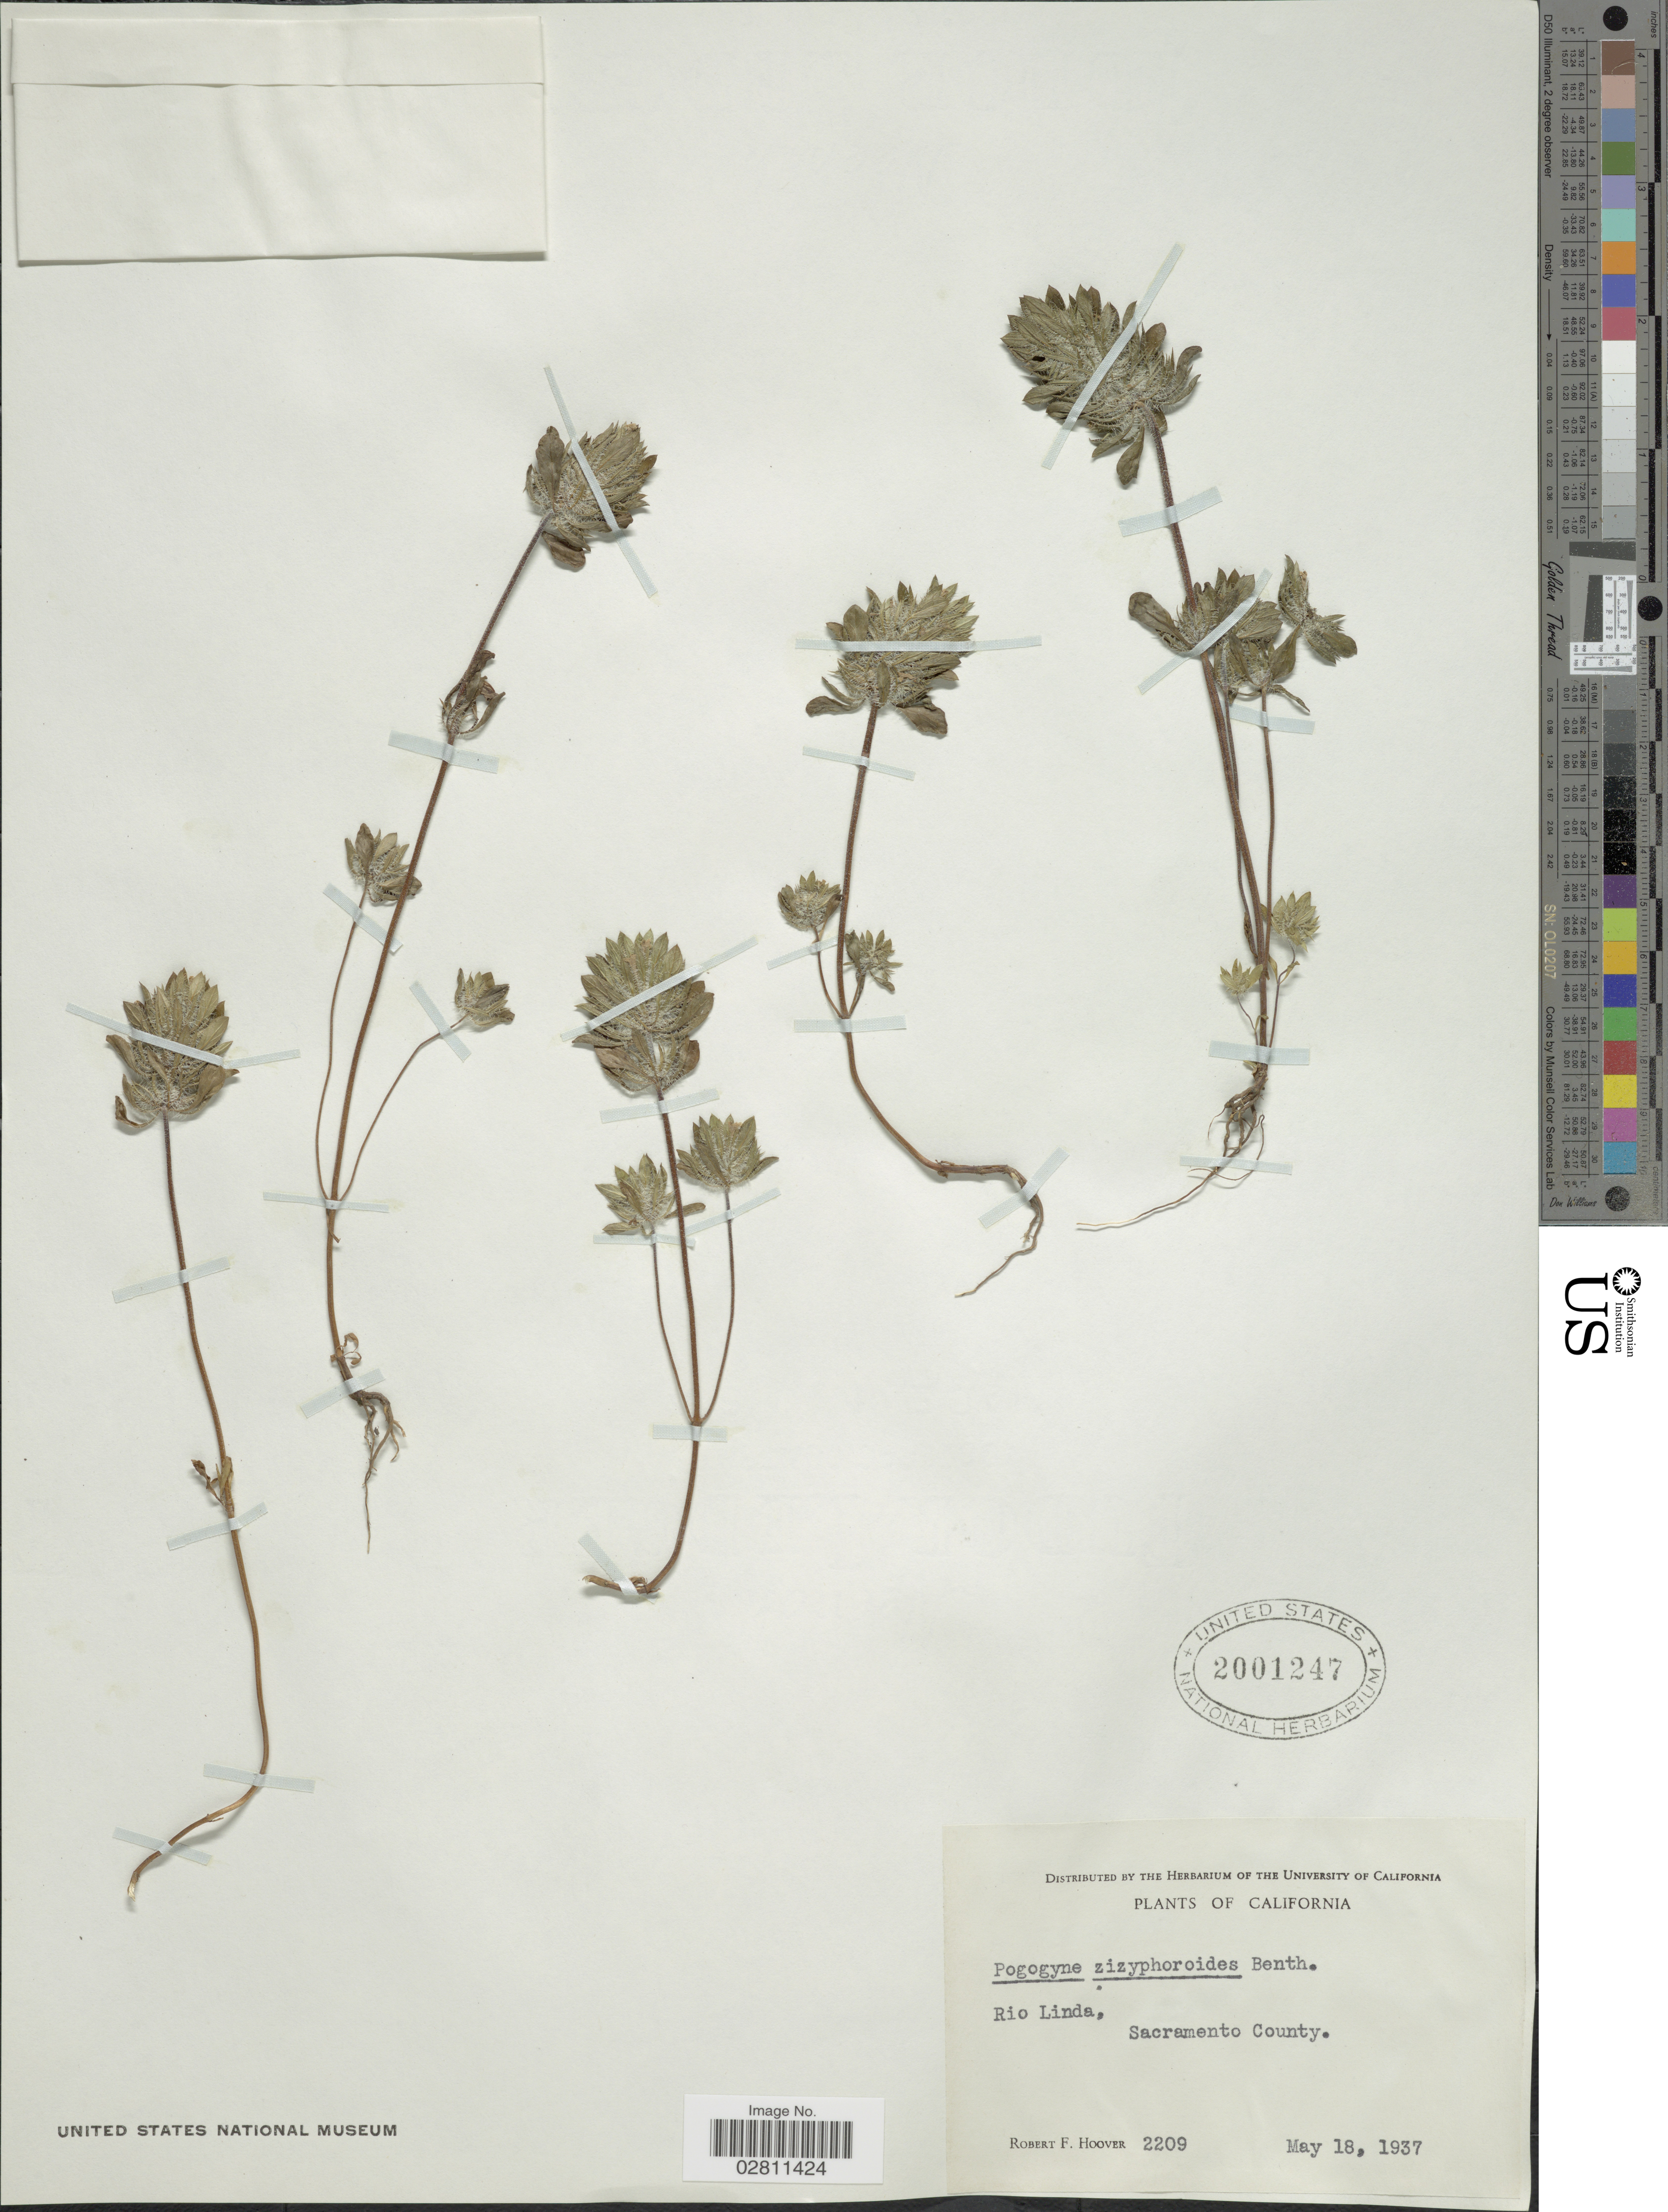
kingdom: Plantae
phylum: Tracheophyta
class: Magnoliopsida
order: Lamiales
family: Lamiaceae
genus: Pogogyne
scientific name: Pogogyne ziziphoroides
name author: Benth.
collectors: R. F. Hoover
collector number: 2209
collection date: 1937-05-18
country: United States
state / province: California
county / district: Sacramento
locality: Rio Linda, Sacramento County.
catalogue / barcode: US 2001247